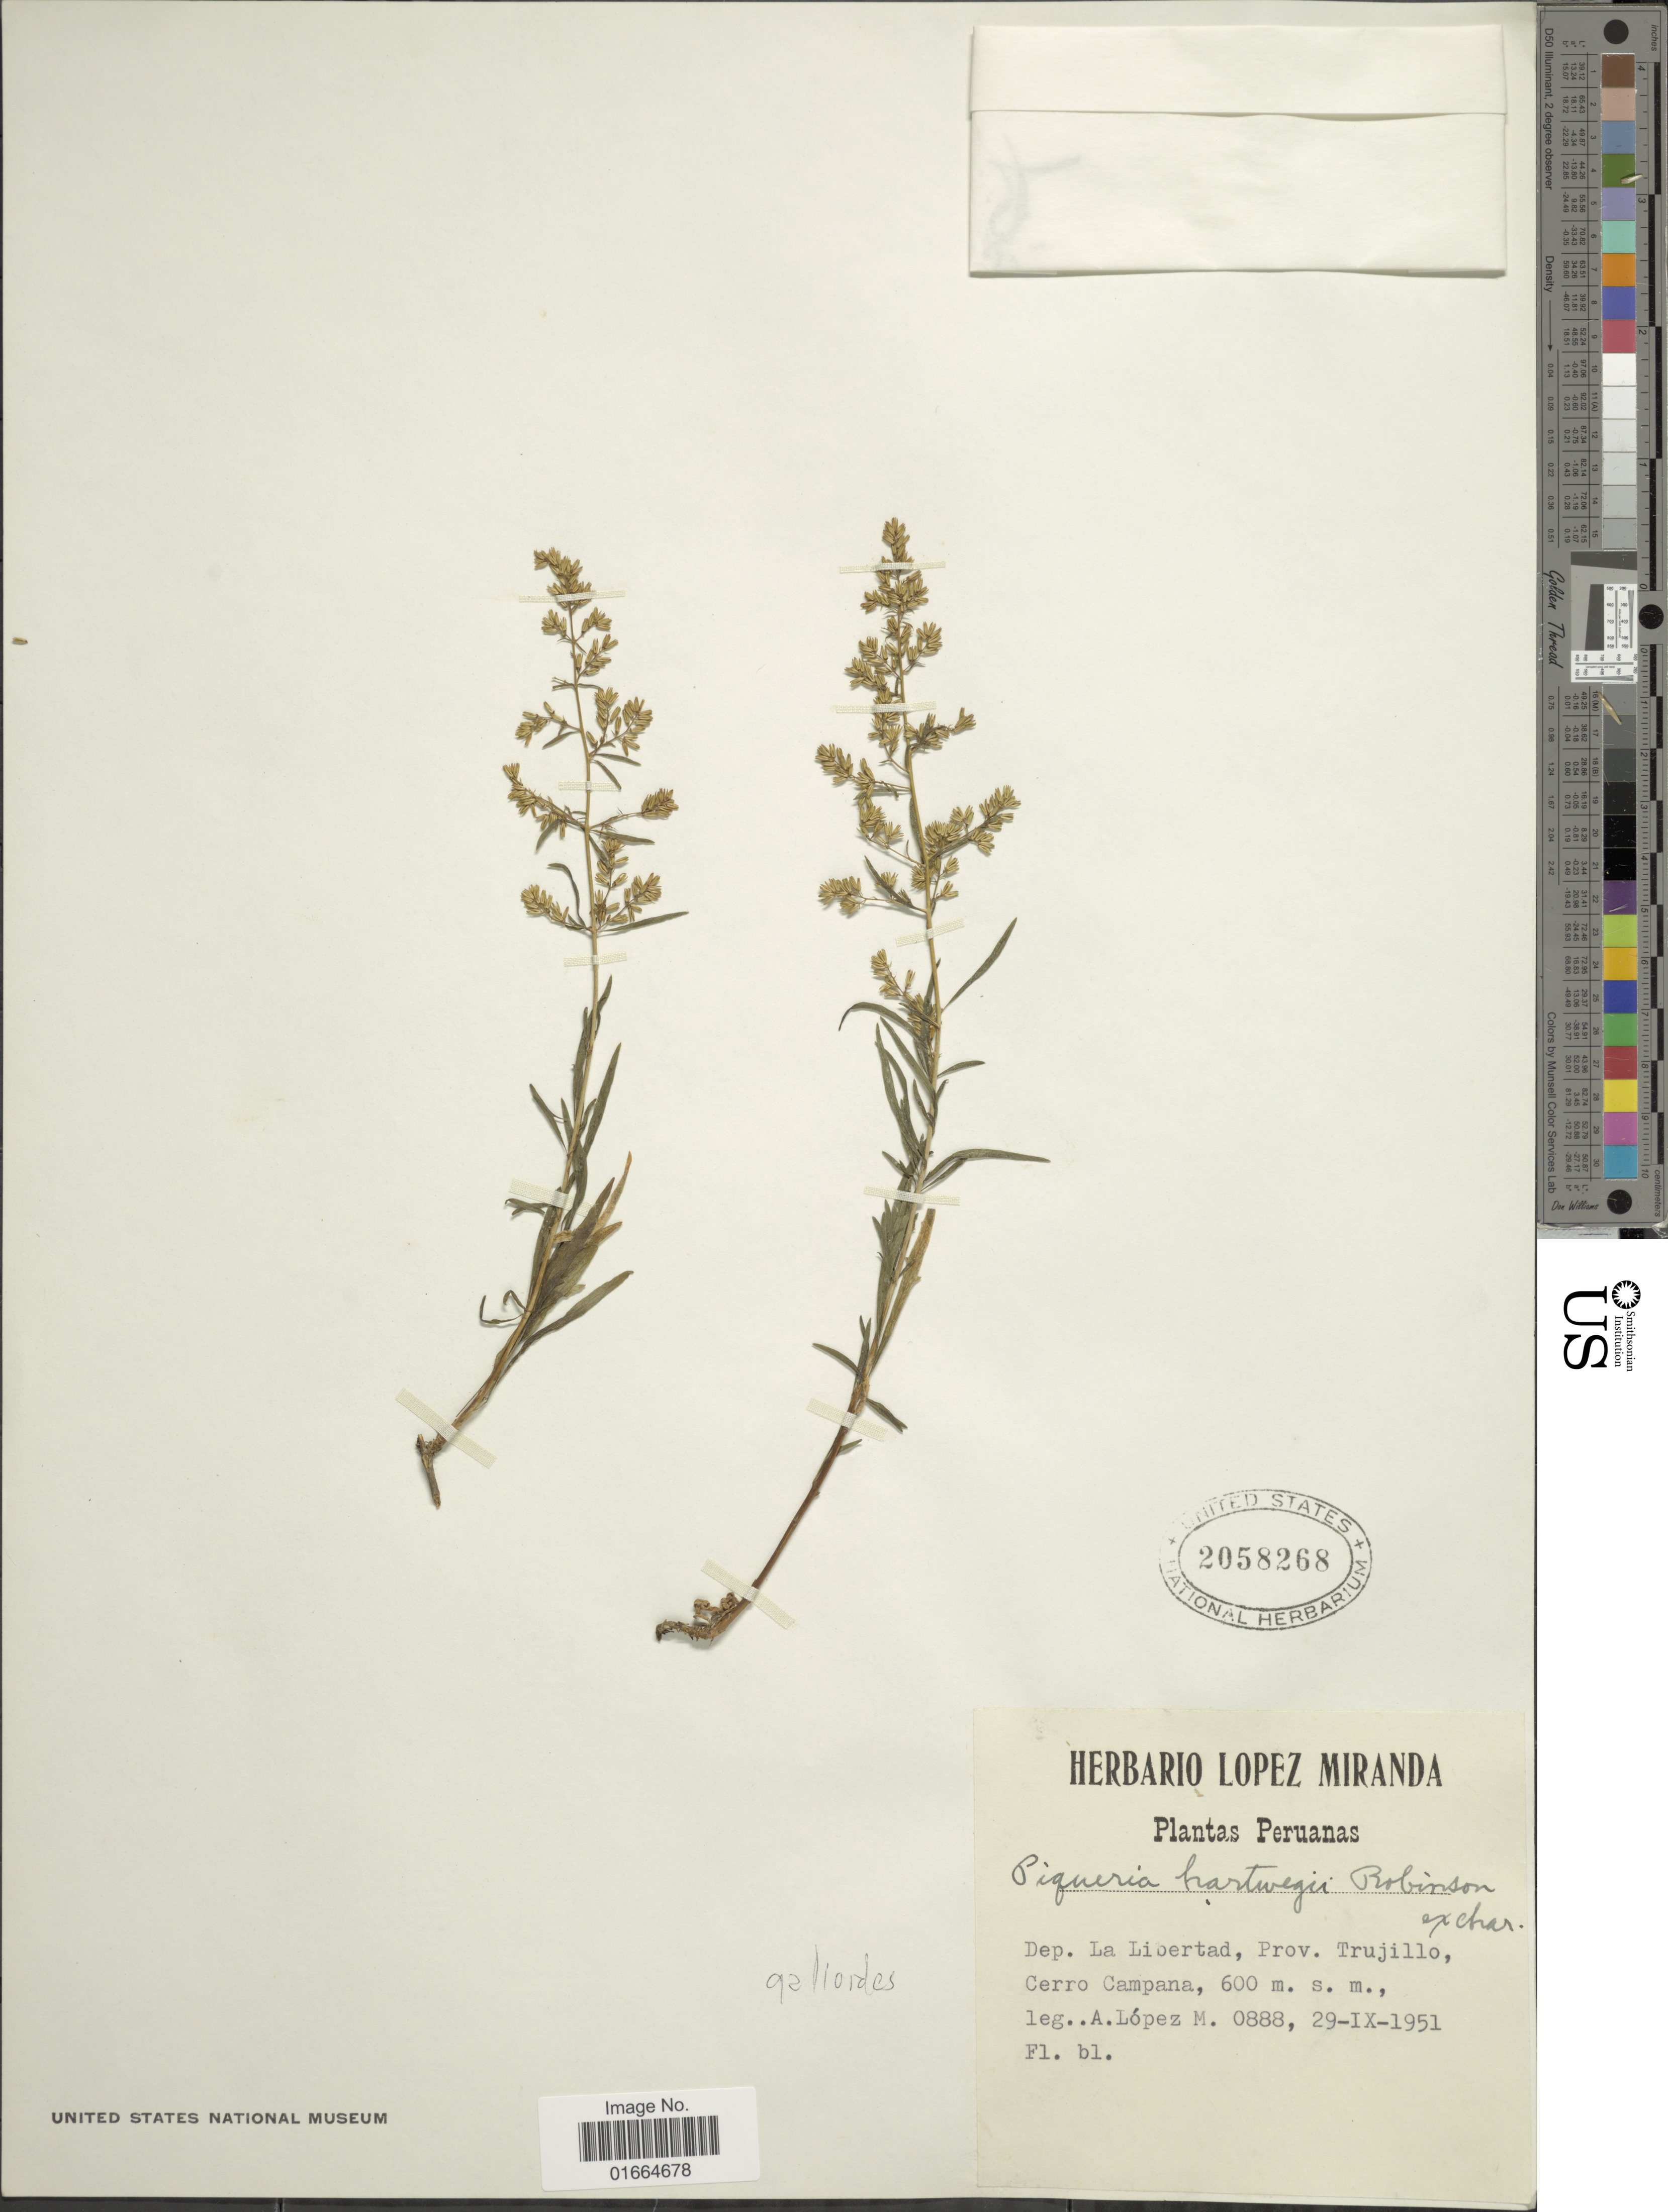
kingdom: Plantae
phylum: Tracheophyta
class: Magnoliopsida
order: Asterales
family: Asteraceae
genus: Ophryosporus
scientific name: Ophryosporus hartwegii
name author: (B.L. Rob.) R.M. King & H. Rob.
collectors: A. López M.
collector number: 0888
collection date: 1951-09-29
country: Peru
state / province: La Libertad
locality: Dep. La Libertad, Prov. Trujillo, Cerro Campana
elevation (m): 600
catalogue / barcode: US 2058268